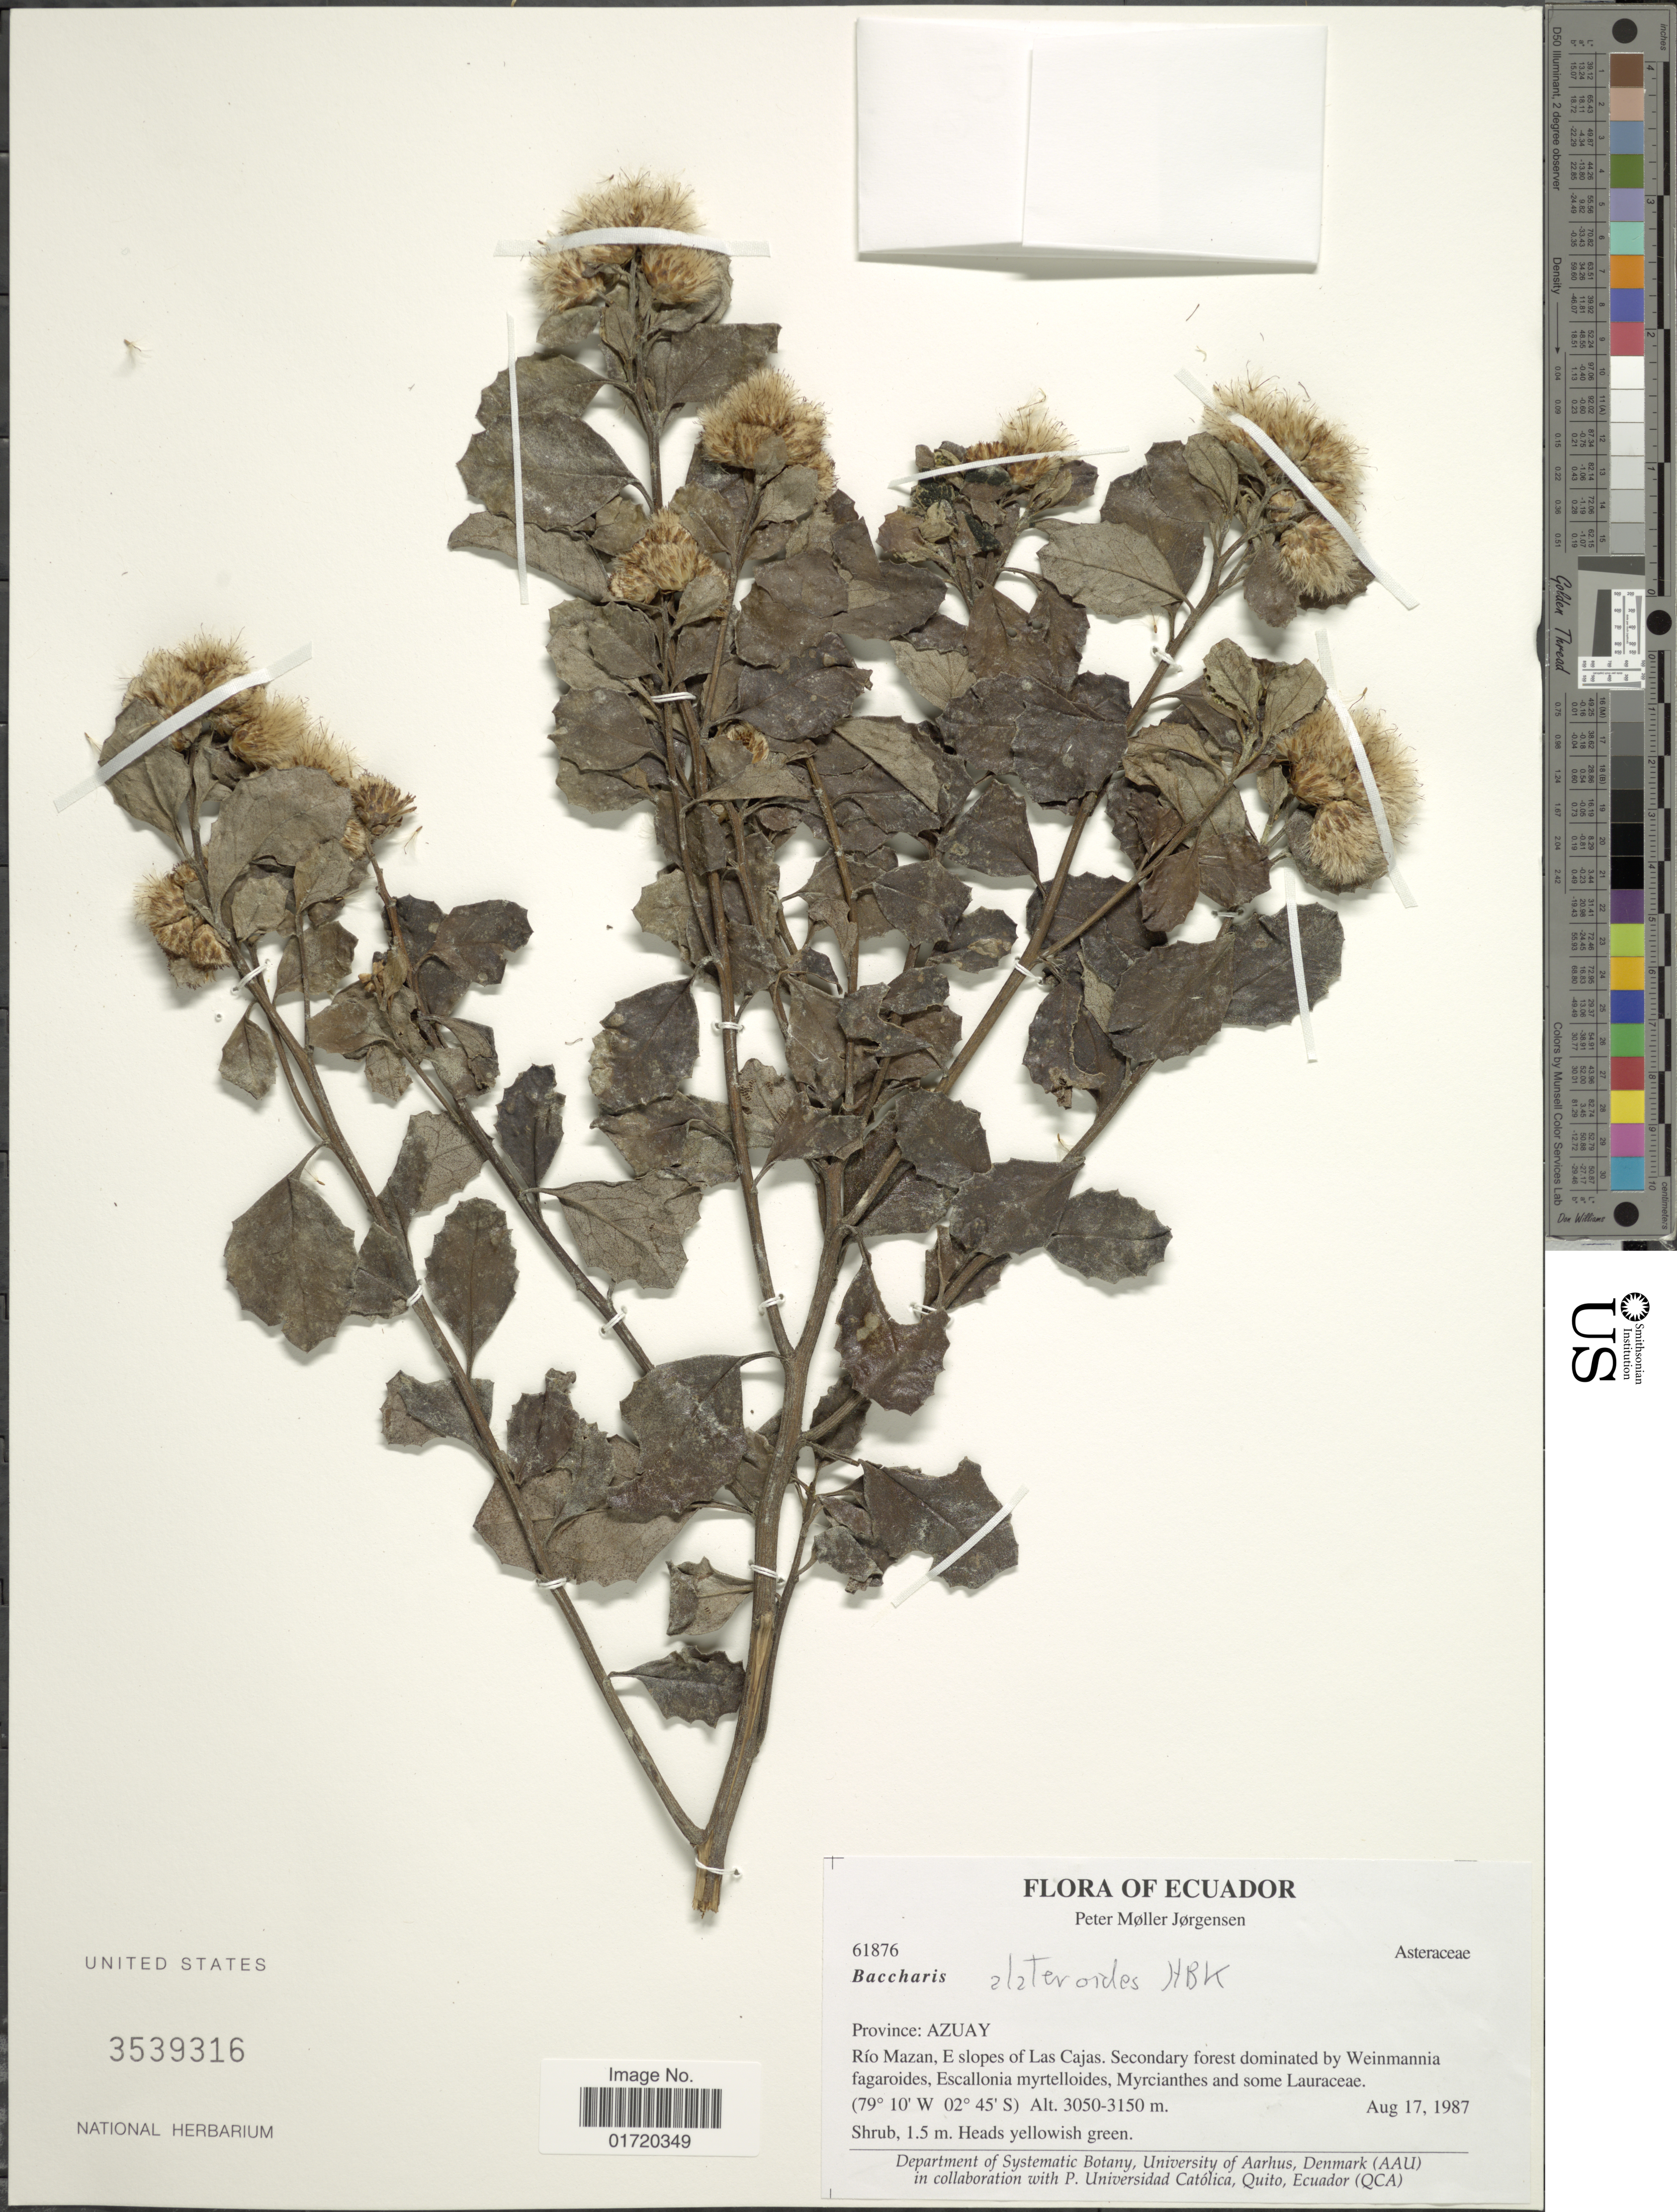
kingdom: Plantae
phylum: Tracheophyta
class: Magnoliopsida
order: Asterales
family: Asteraceae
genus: Baccharis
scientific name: Baccharis alaternoides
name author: Kunth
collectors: P. M. Jørgensen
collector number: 61876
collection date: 1987-08-17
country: Ecuador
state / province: Azuay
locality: Rio Mazan, E slopes of Las Cajas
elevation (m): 3050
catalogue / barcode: US 3539316